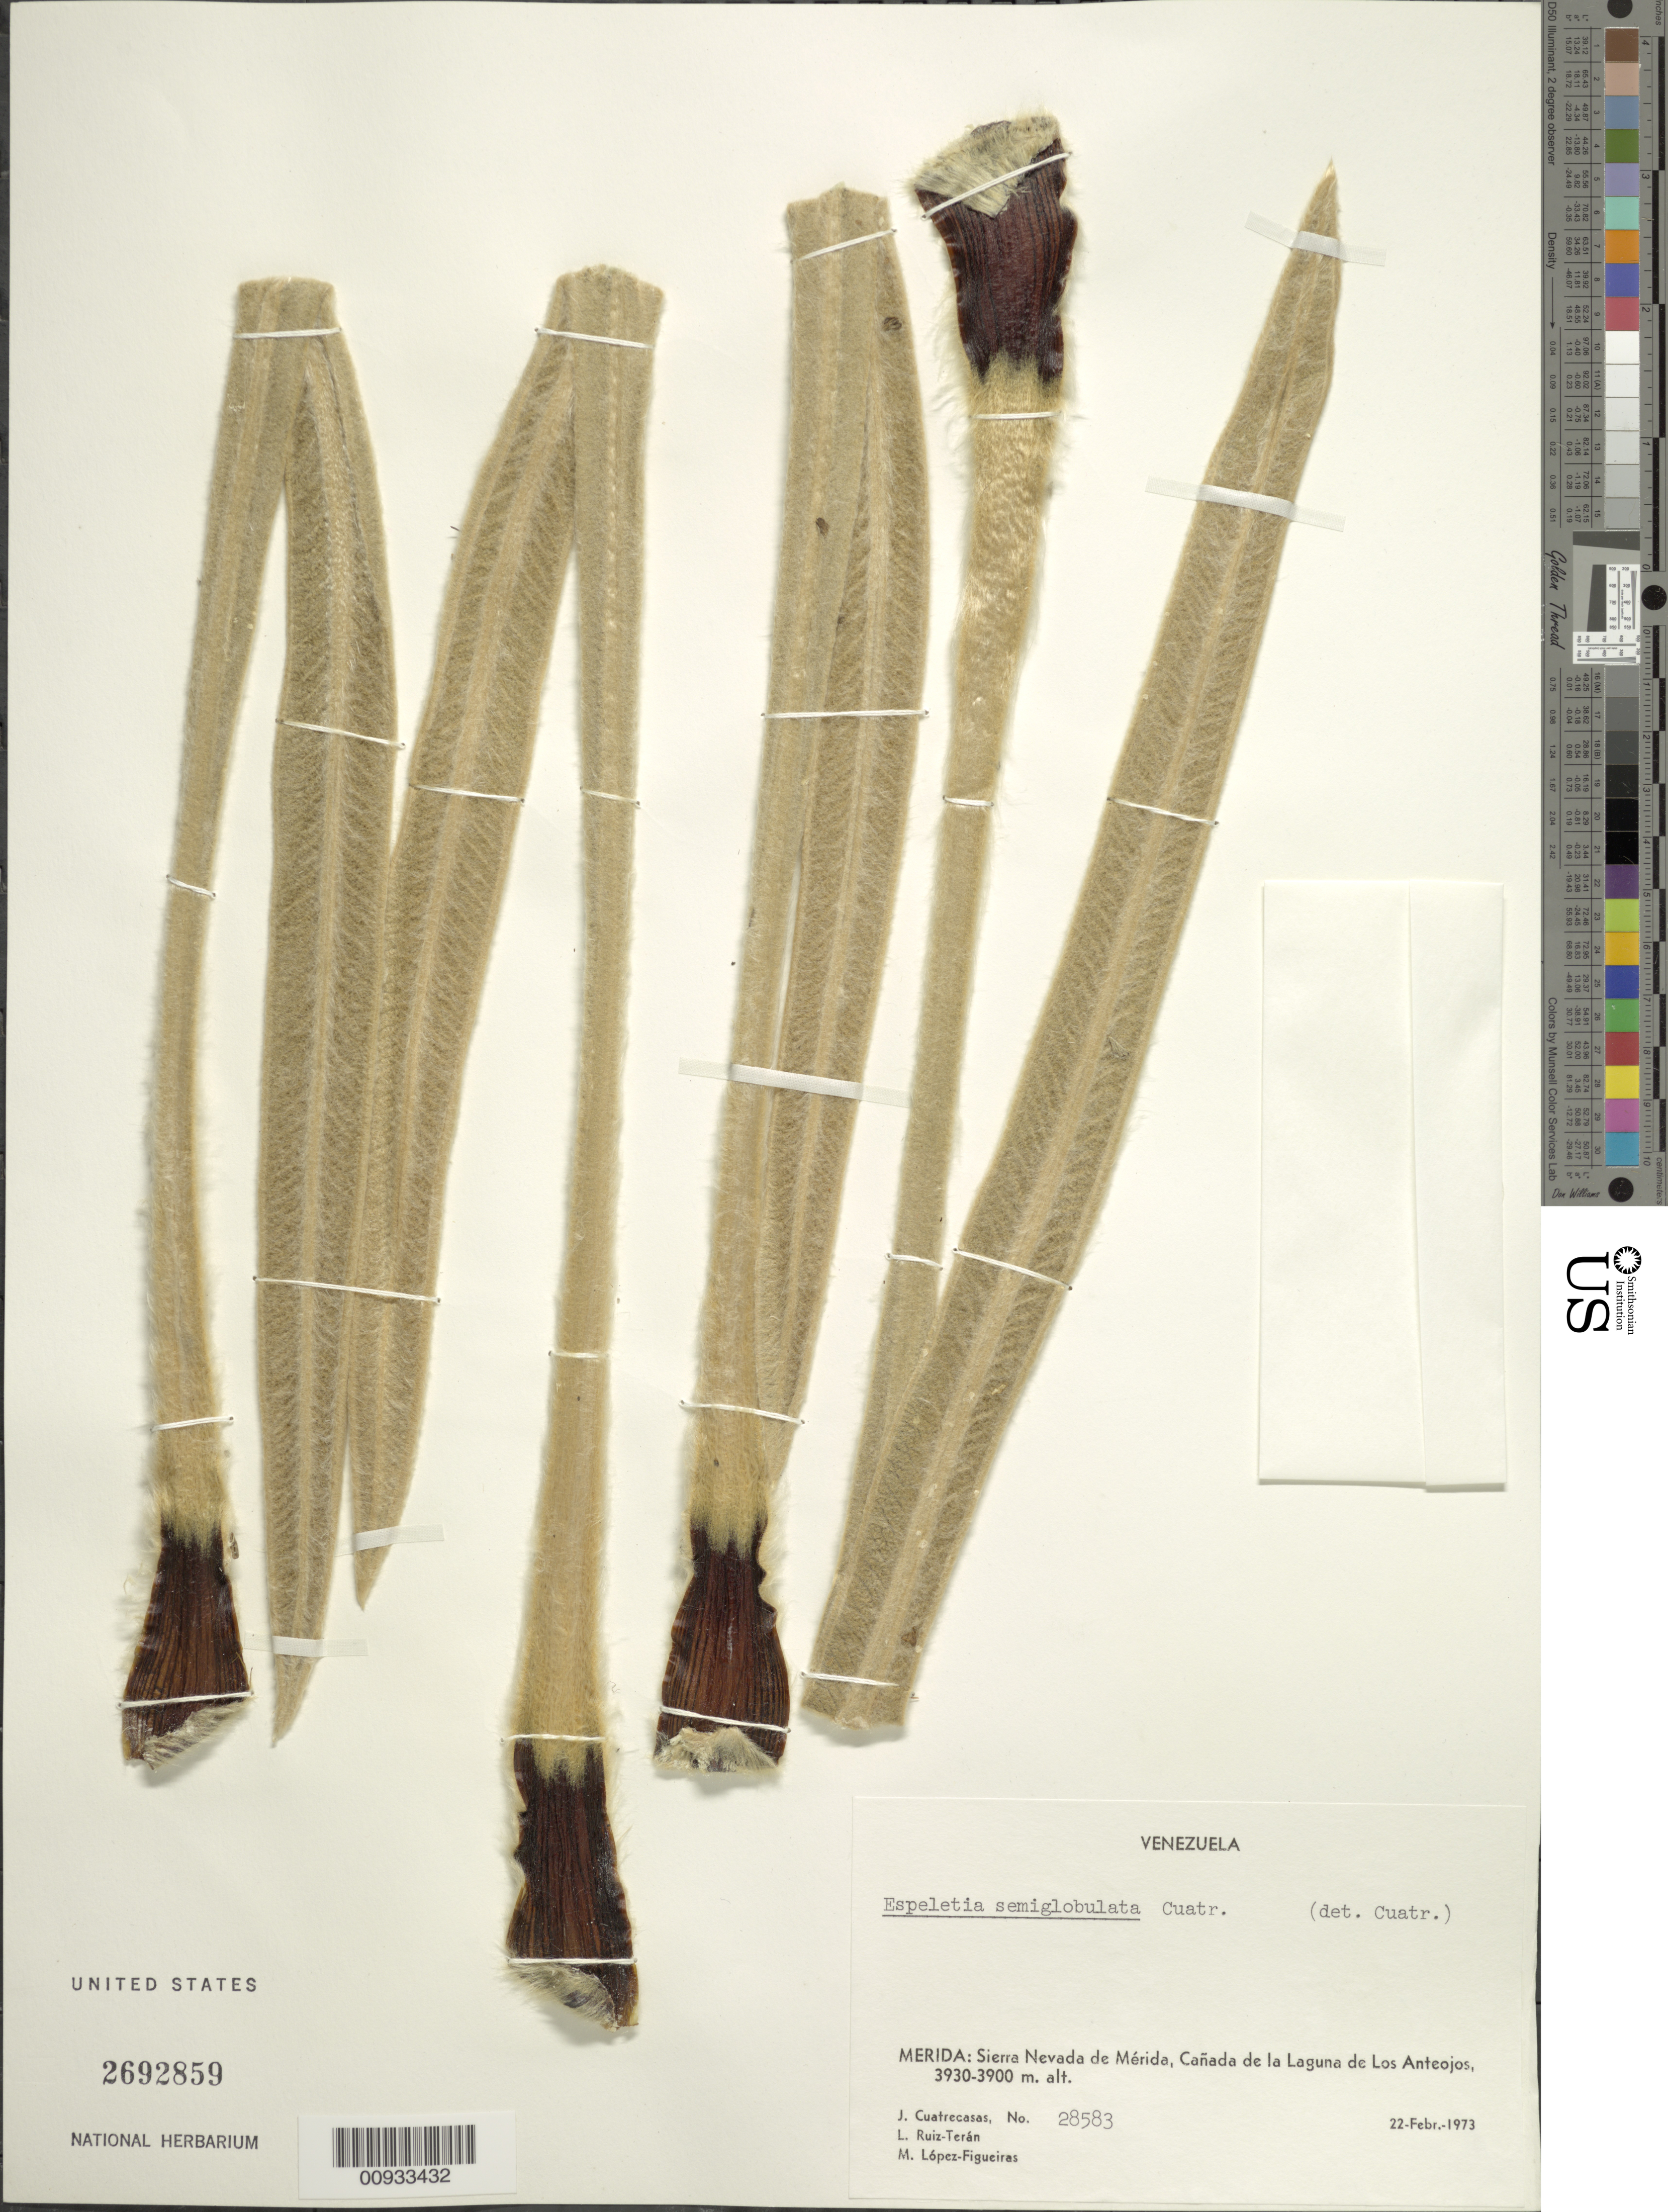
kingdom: Plantae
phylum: Tracheophyta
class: Magnoliopsida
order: Asterales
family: Asteraceae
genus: Espeletia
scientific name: Espeletia semiglobulata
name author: Cuatrec.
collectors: J. Cuatrecasas, L. E. Ruíz-Terán & M. López Figueiras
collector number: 28583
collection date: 1973-02-22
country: Venezuela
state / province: Mérida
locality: Sierra Nevada de Merida, Canada de la Laguna de Los Anteojos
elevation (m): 3900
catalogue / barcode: US 2692859